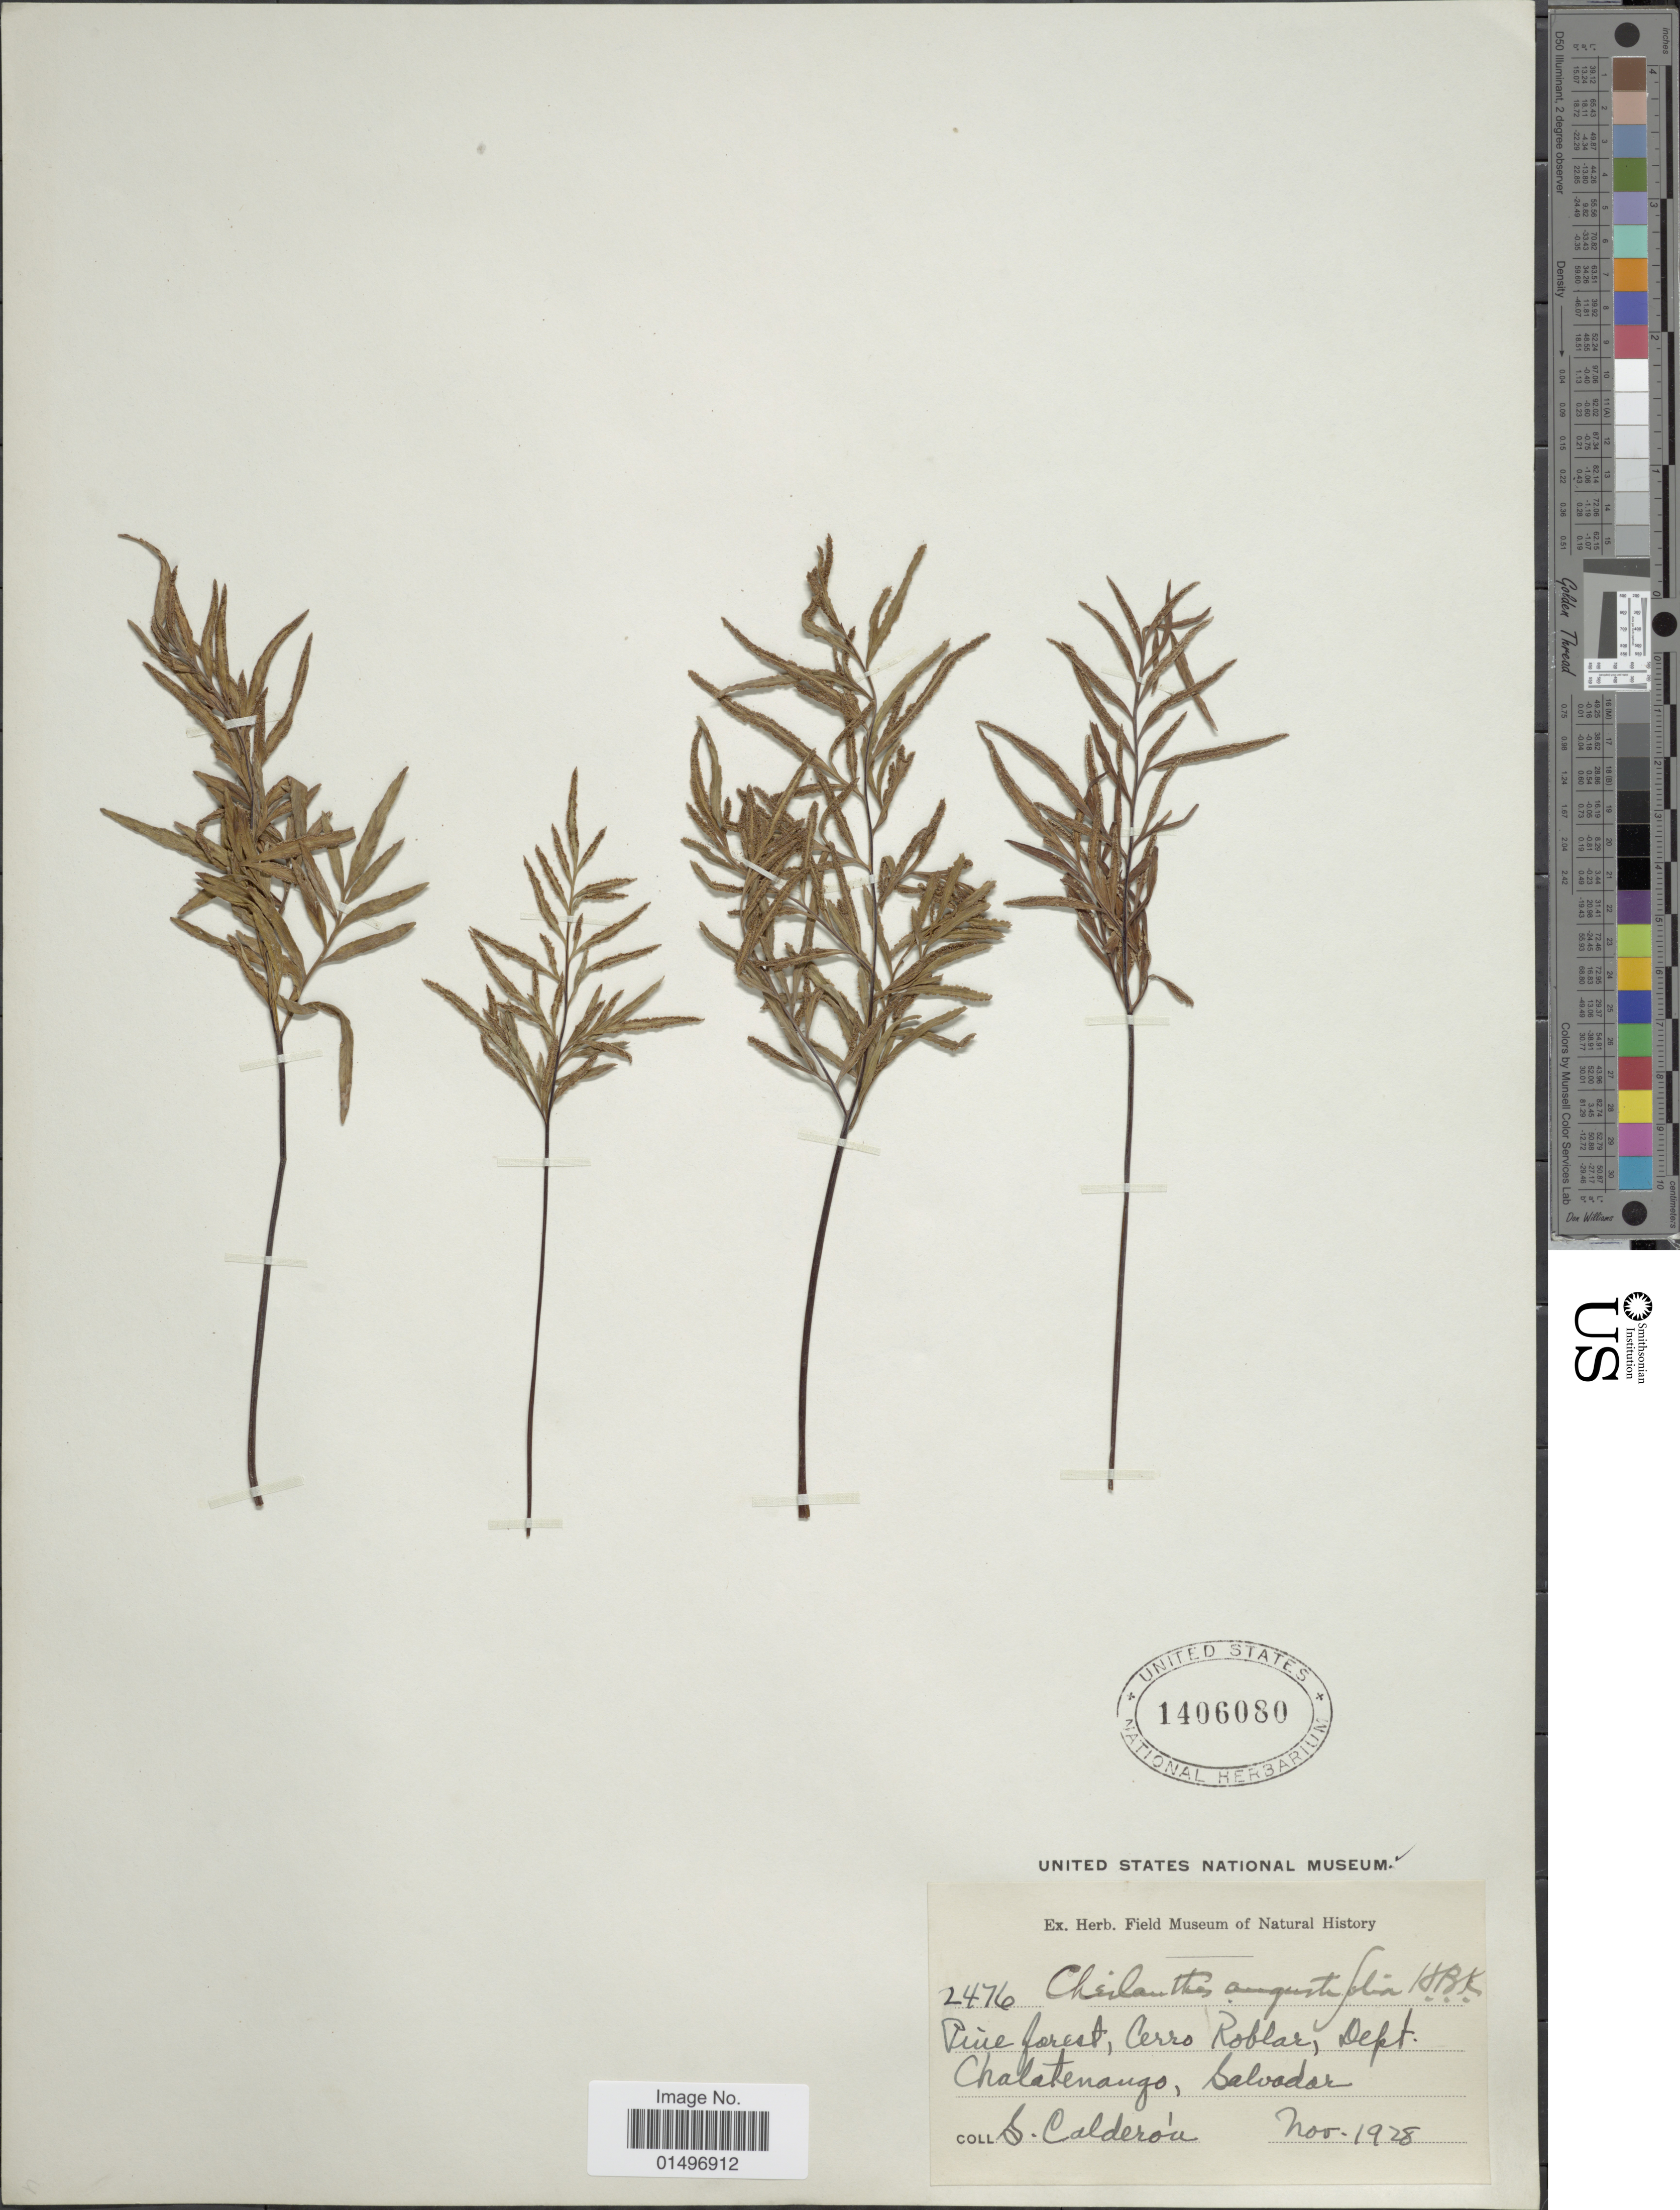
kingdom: Plantae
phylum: Tracheophyta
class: Polypodiopsida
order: Polypodiales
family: Pteridaceae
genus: Gaga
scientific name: Gaga angustifolia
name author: (Kunth) Fay W. Li & Windham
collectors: S. Calderón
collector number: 2476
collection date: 1928-11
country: El Salvador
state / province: Chalatenango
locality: Piue forest, Cerro Roblar, Dep. Chalatenango, Salvador.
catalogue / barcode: US 1406080